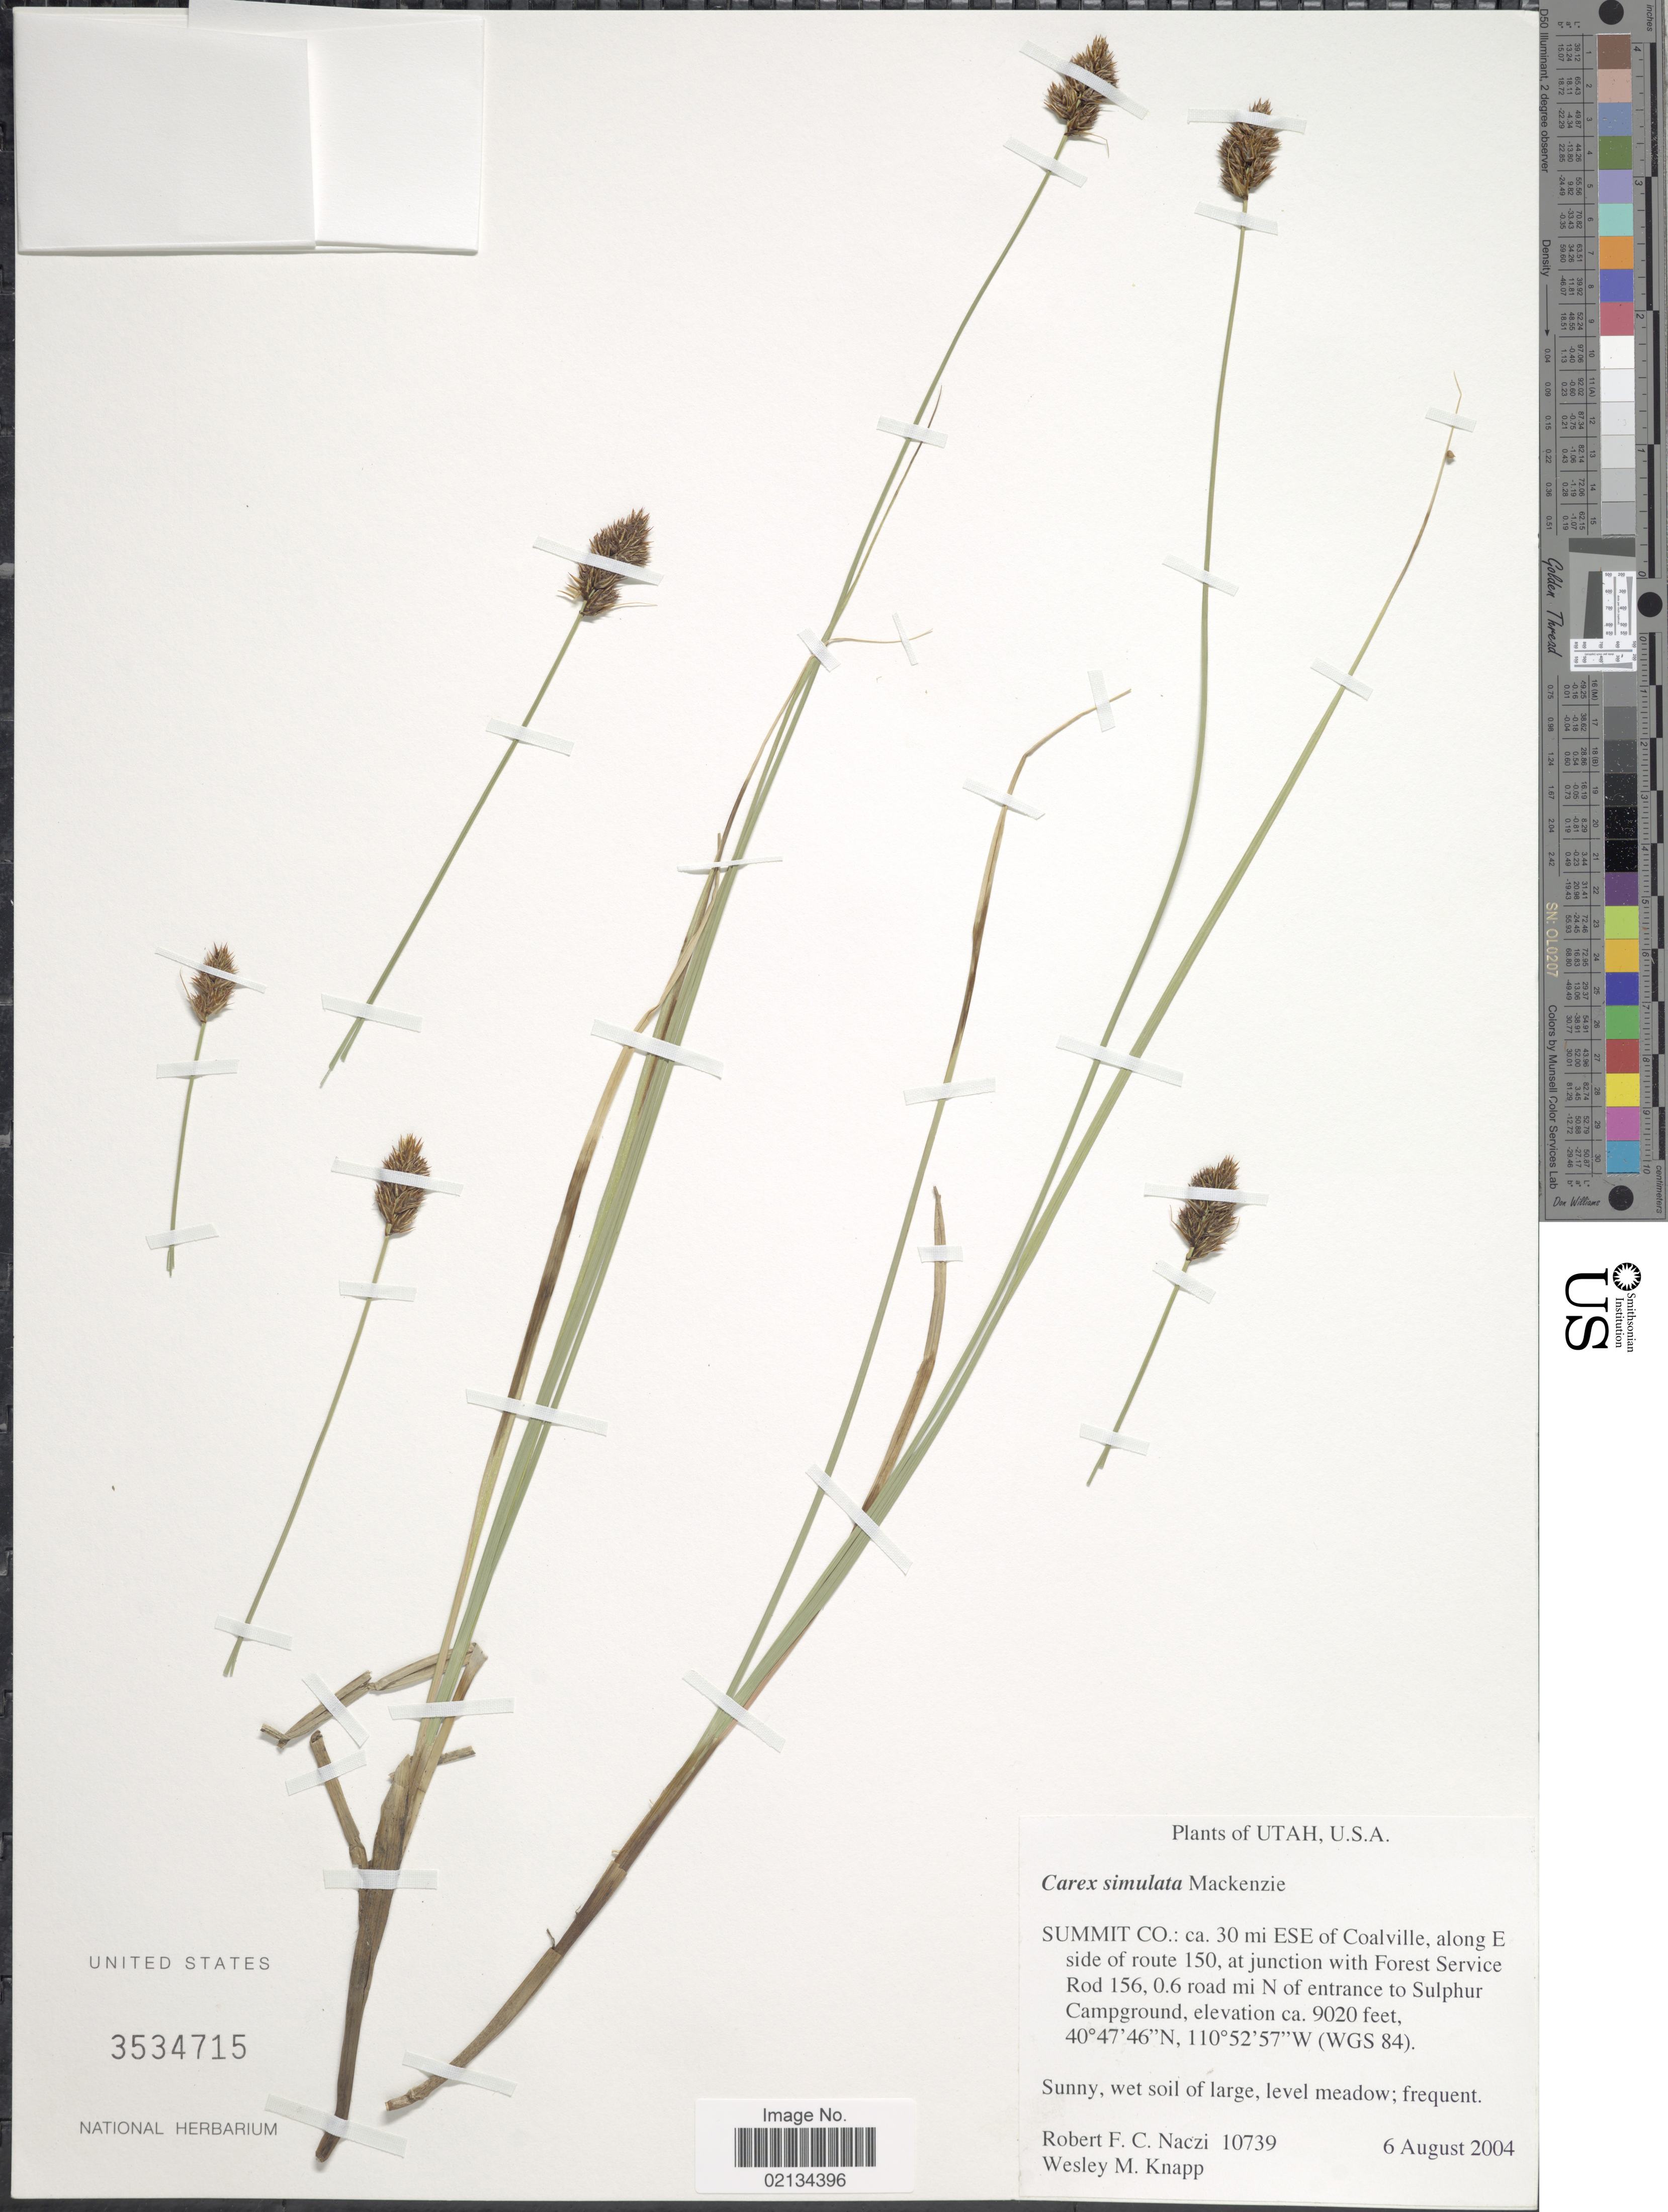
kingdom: Plantae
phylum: Tracheophyta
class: Liliopsida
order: Poales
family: Cyperaceae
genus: Carex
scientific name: Carex simulata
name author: Mack.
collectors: R. F. C. Naczi & W. Knapp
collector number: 10739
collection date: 2004-08-06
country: United States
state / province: Utah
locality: Summit Co.: ca. 30 mi ESE of Coalville, along E side of route 150, at junction with Forest Service Rod 156, 0.6 mi N of entrance to Sulphur Campground, (WGS 84).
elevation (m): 2749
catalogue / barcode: US 3534715